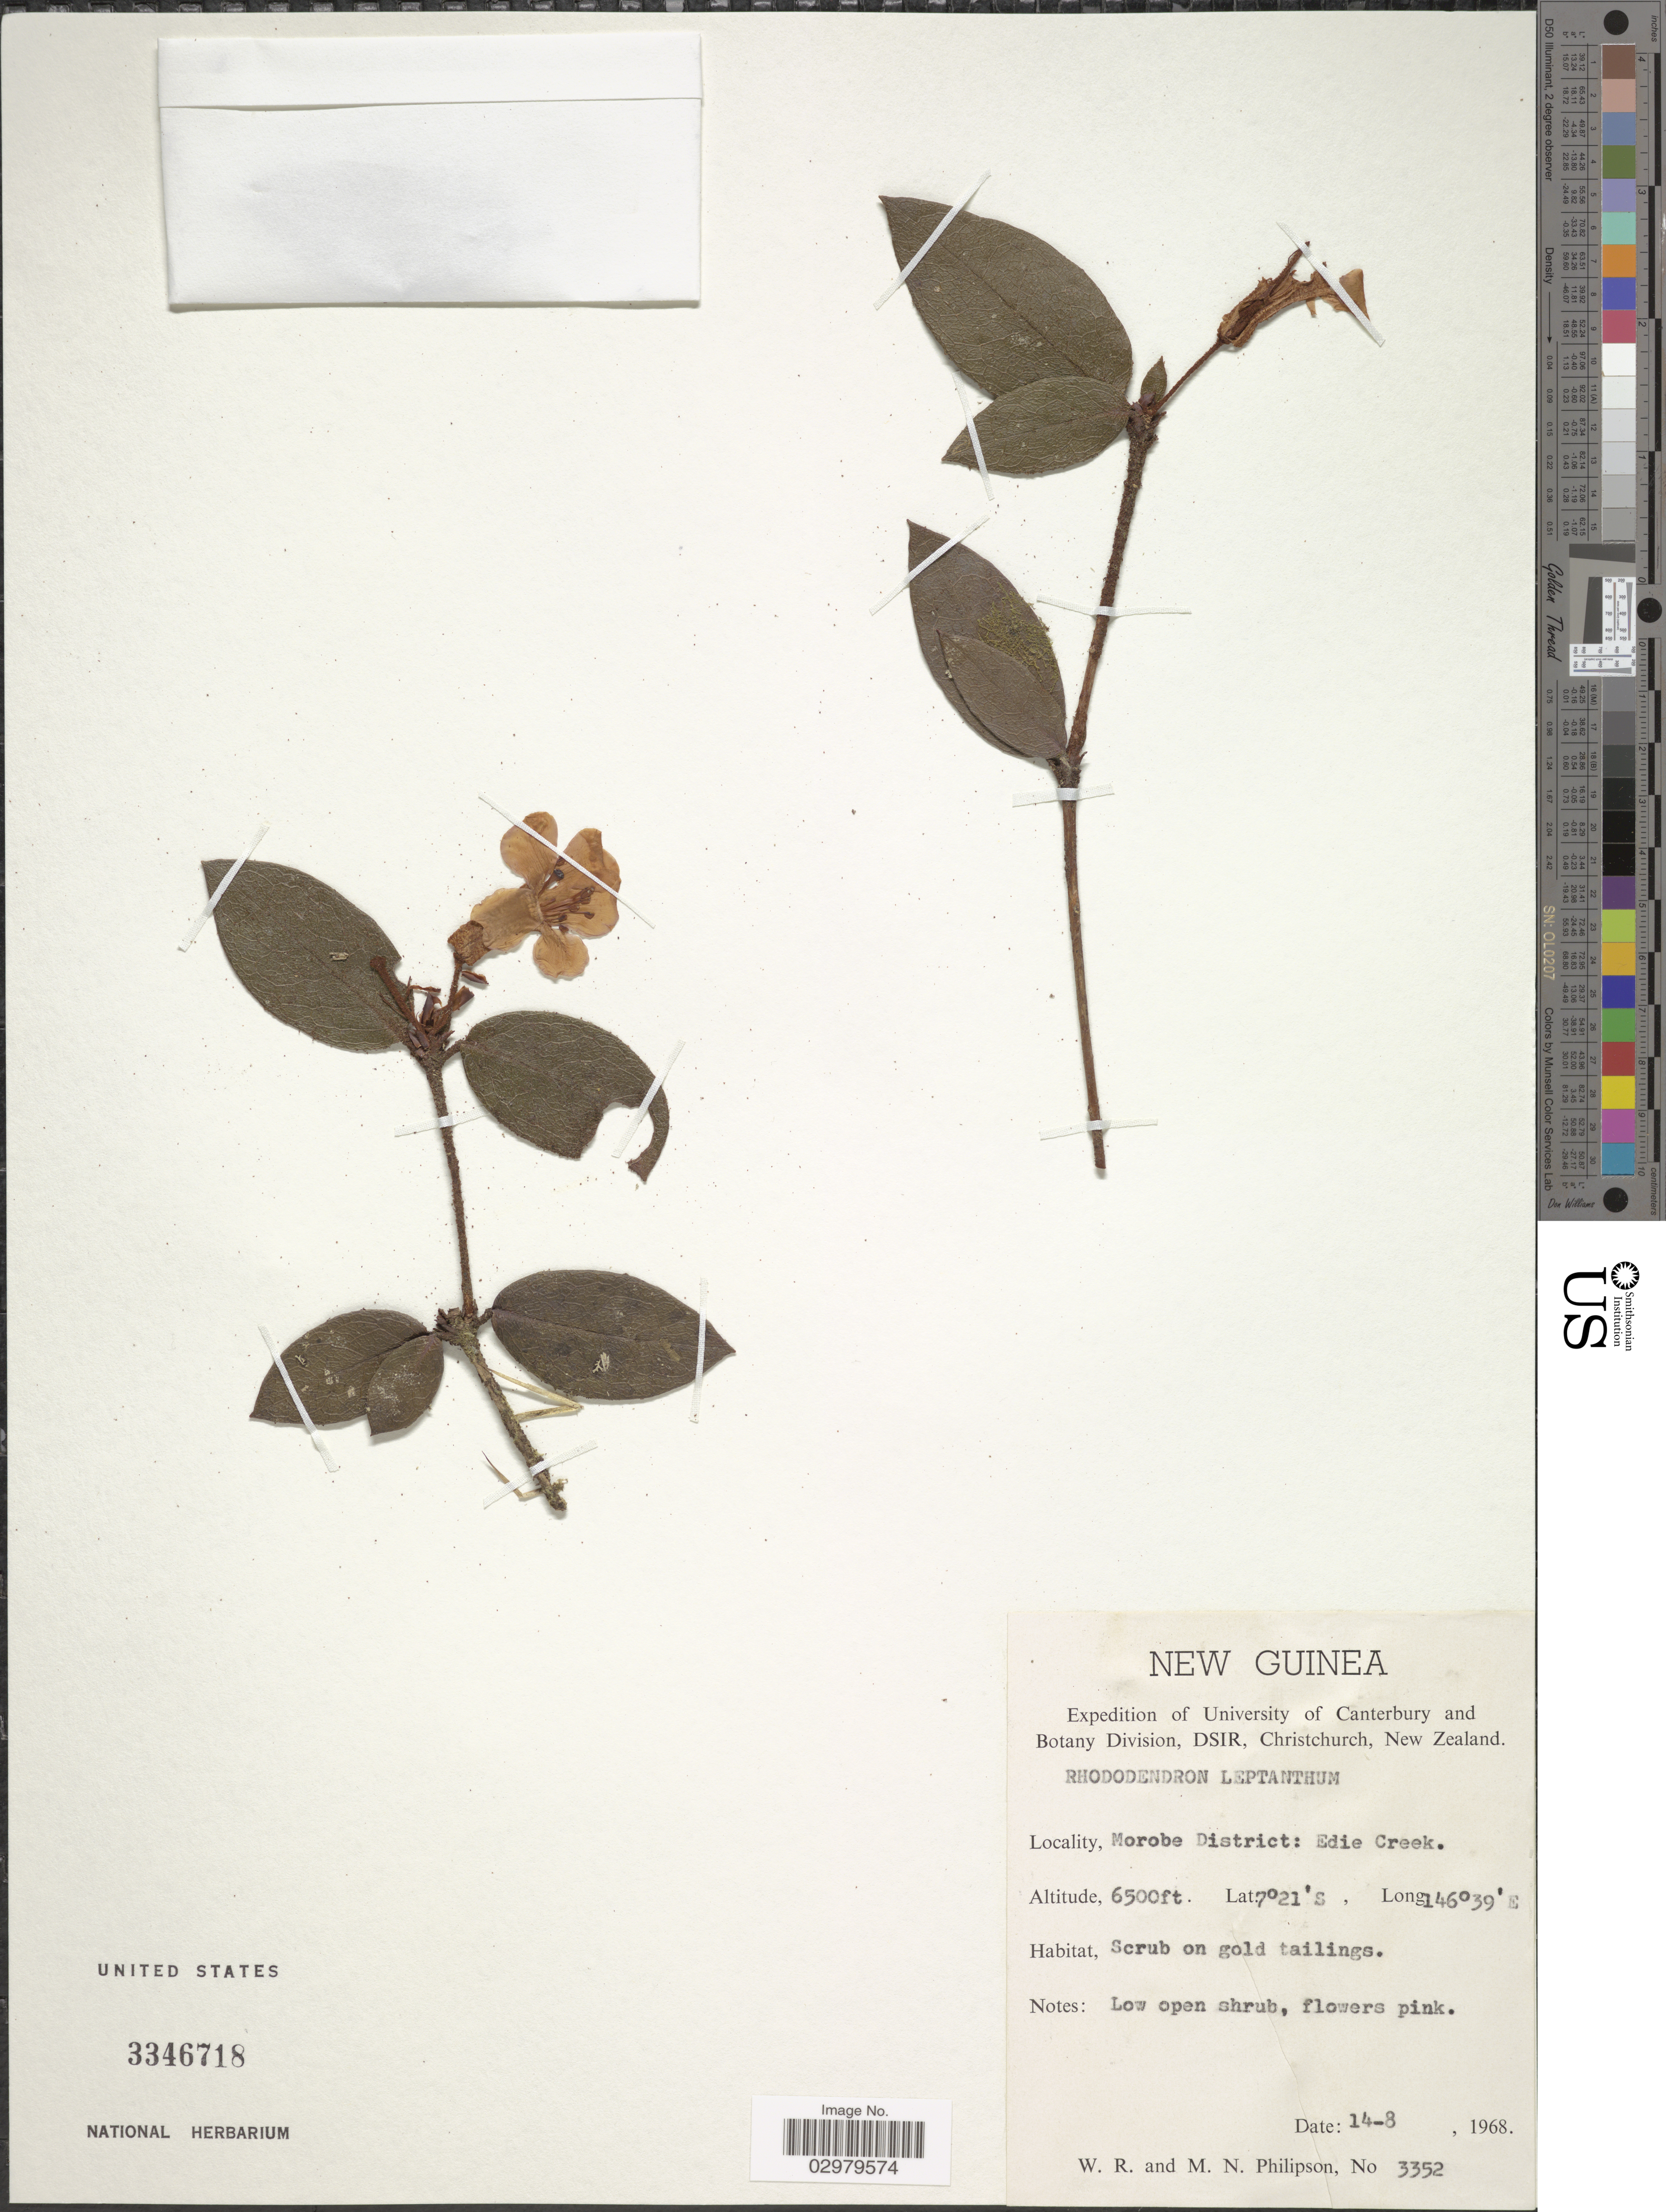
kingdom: Plantae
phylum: Tracheophyta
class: Magnoliopsida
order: Ericales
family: Ericaceae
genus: Rhododendron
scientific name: Rhododendron leptanthum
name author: Hayata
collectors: W. R. Philipson & M. Philipson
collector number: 3352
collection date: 1968-08-14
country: Papua New Guinea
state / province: Morobe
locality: New Guinea. Morobe District: Edie Creek.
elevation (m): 1981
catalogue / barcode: US 3346718